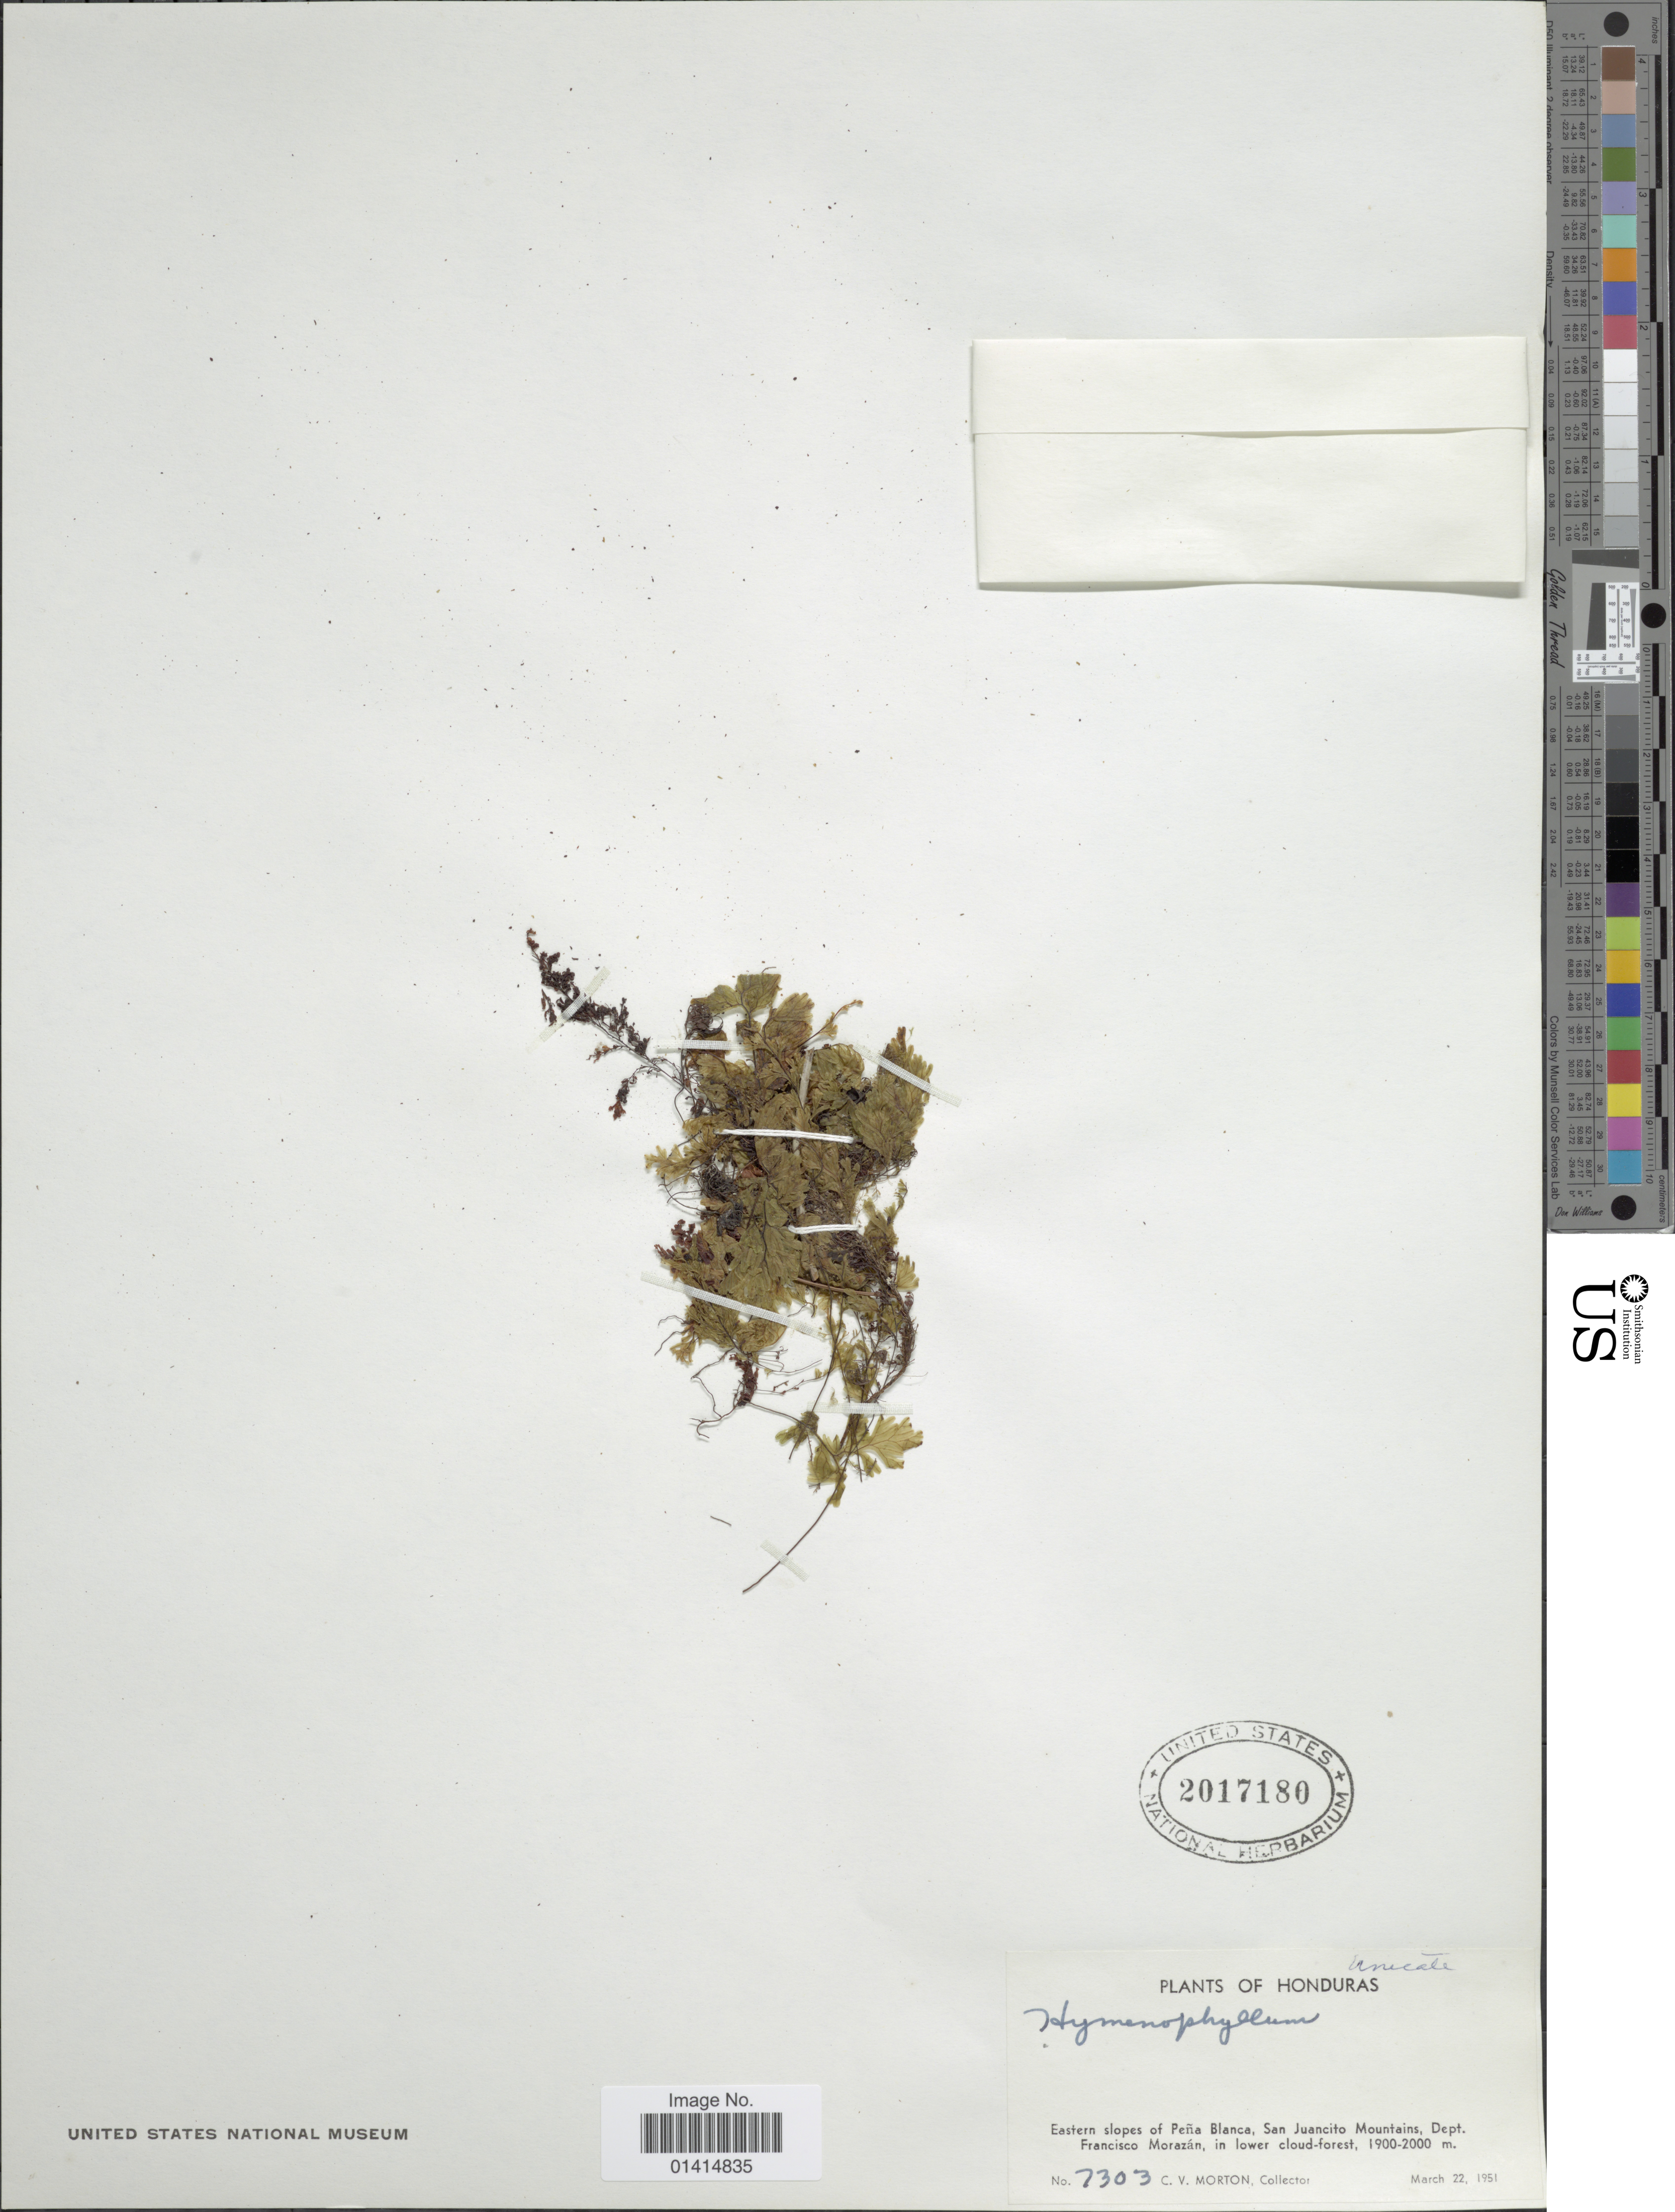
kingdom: Plantae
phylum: Tracheophyta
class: Polypodiopsida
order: Hymenophyllales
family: Hymenophyllaceae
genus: Hymenophyllum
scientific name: Hymenophyllum sp.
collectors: C. V. Morton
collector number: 7303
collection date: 1951-03-22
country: Honduras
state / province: Fco. Morazán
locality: Eastern slopes of Peña Blanca, San Juancito Mountains, Dept. Francisco Morazán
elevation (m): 1900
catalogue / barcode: US 2017180